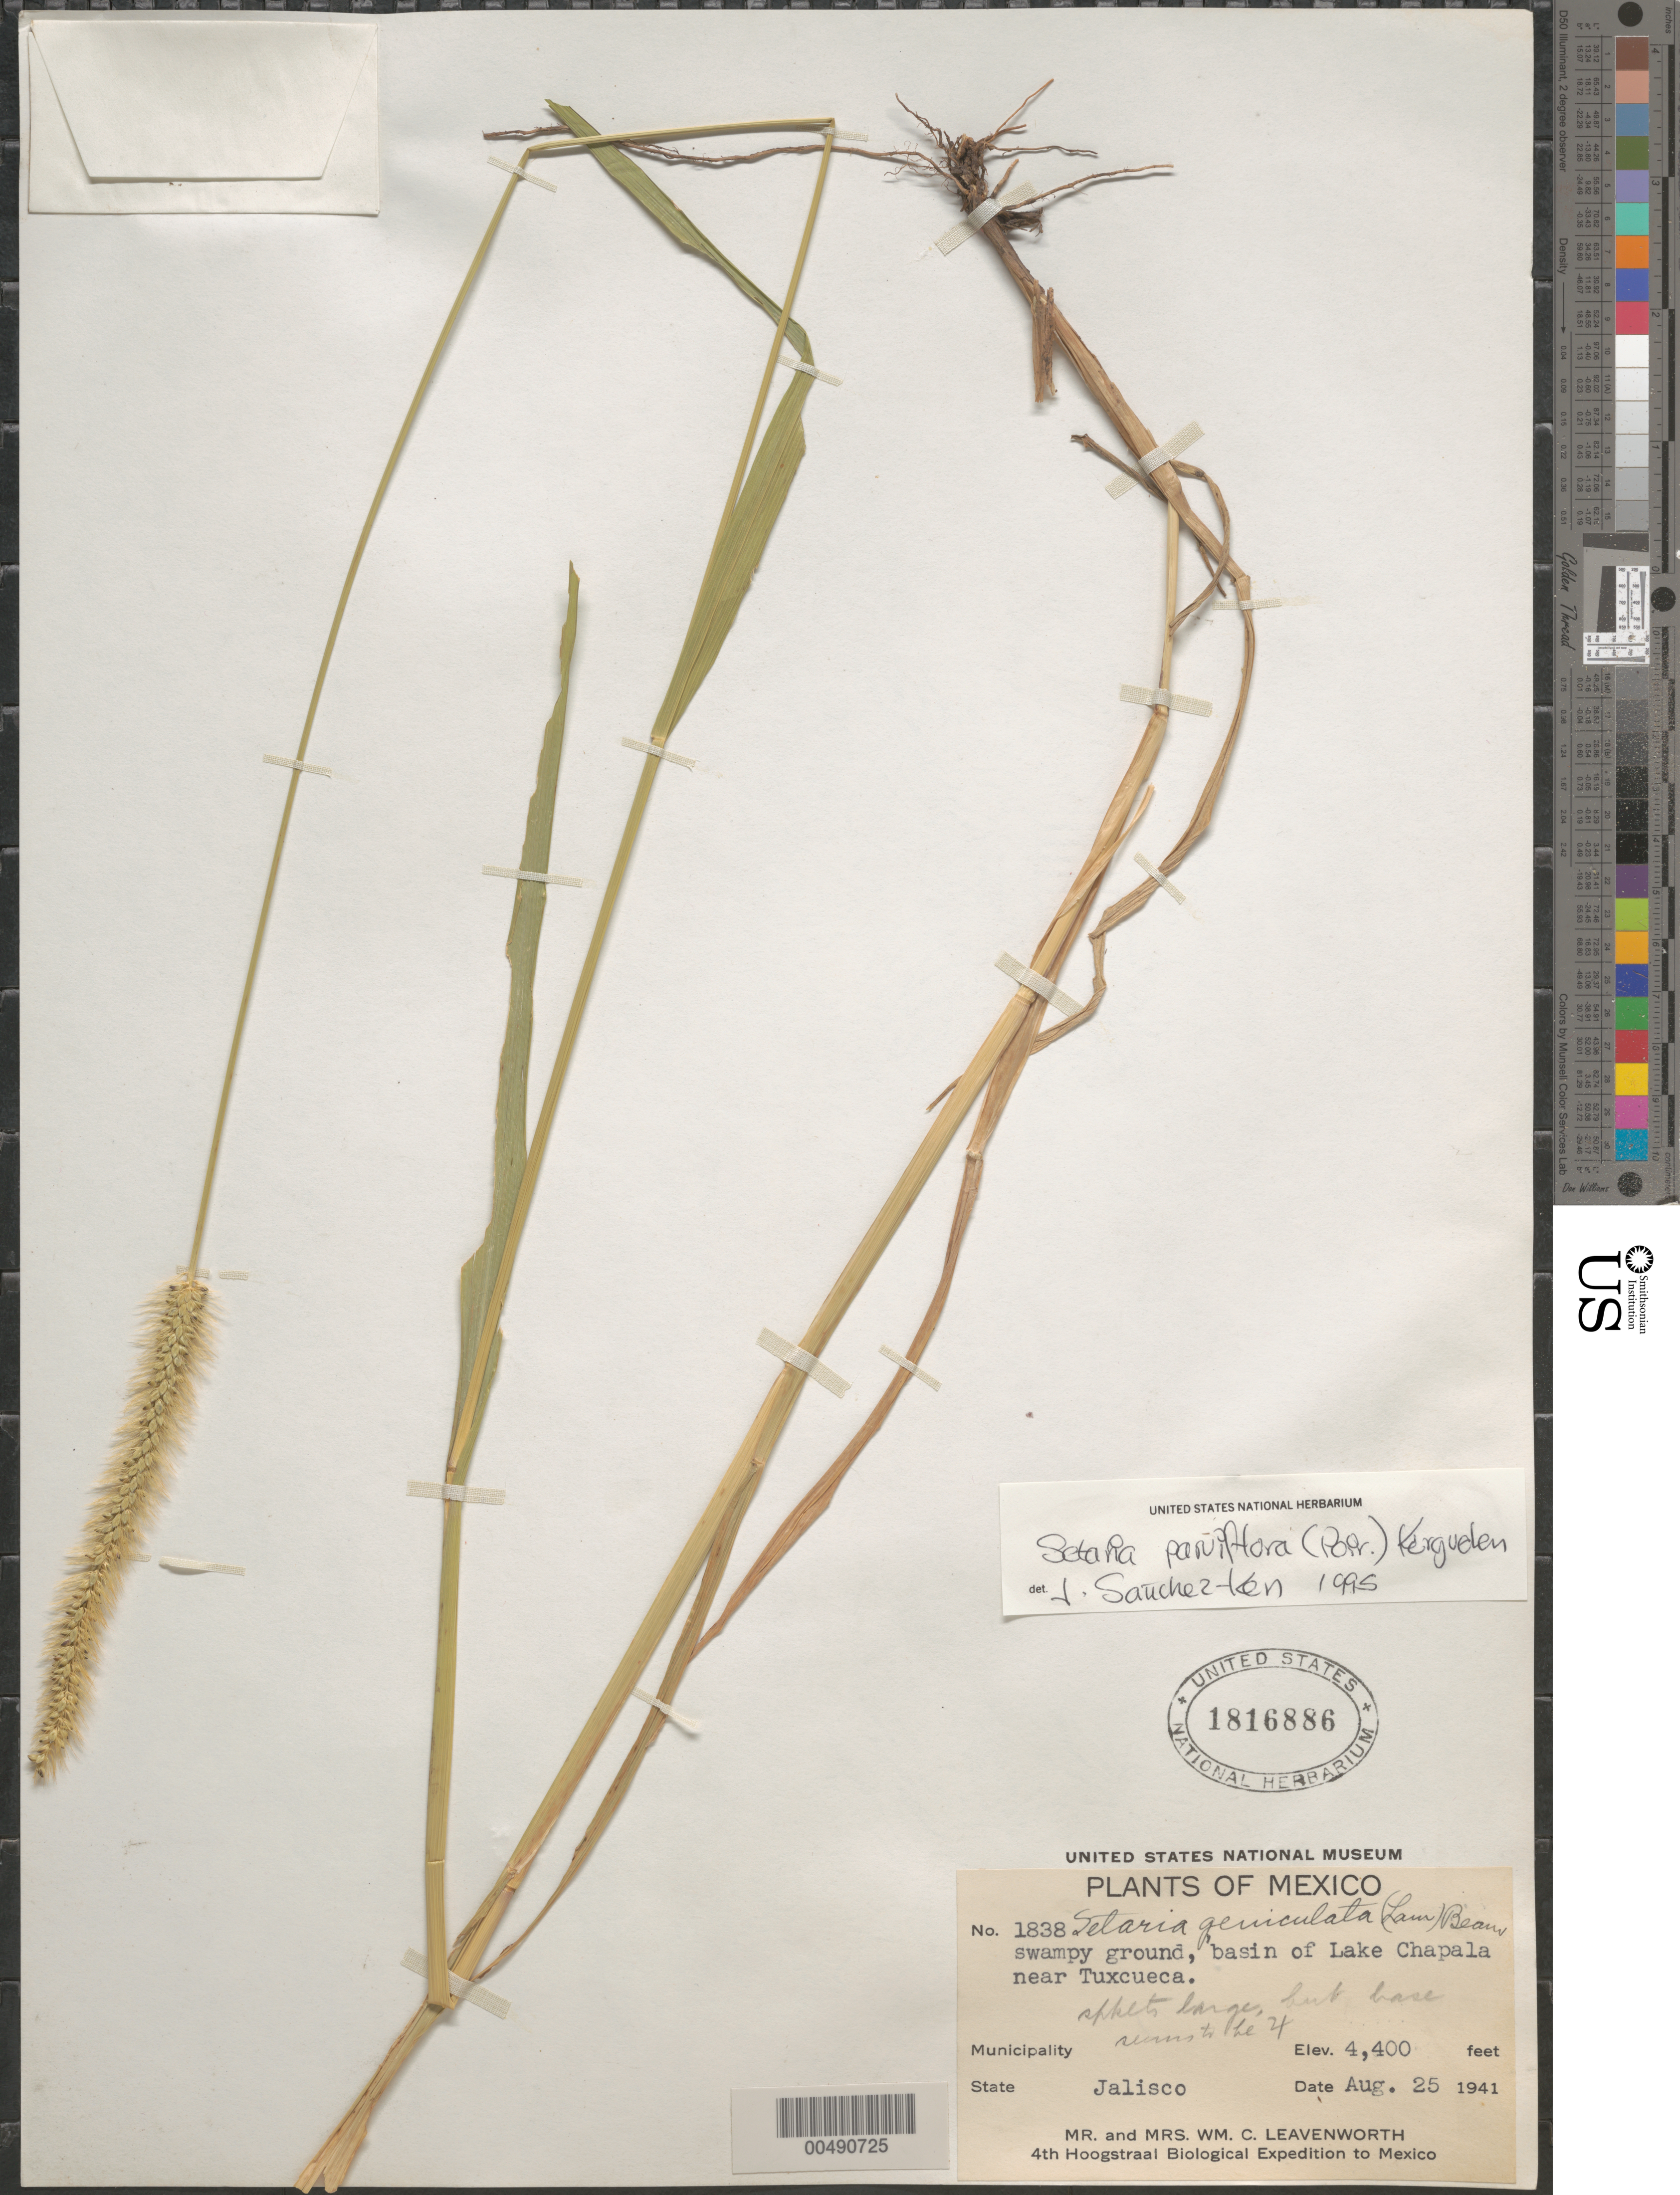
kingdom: Plantae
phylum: Tracheophyta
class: Liliopsida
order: Poales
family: Poaceae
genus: Setaria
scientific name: Setaria parviflora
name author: (Poir.) Kerguélen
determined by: Sánchez-Ken, J. G.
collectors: W. C. Leavenworth & Mrs. W. C. Leavenworth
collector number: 1838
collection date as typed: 25 Aug 1941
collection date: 1941-08-25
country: Mexico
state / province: Jalisco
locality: Basin of Lake Chapala near Tuxcueca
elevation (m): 1341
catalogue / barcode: US 1816886